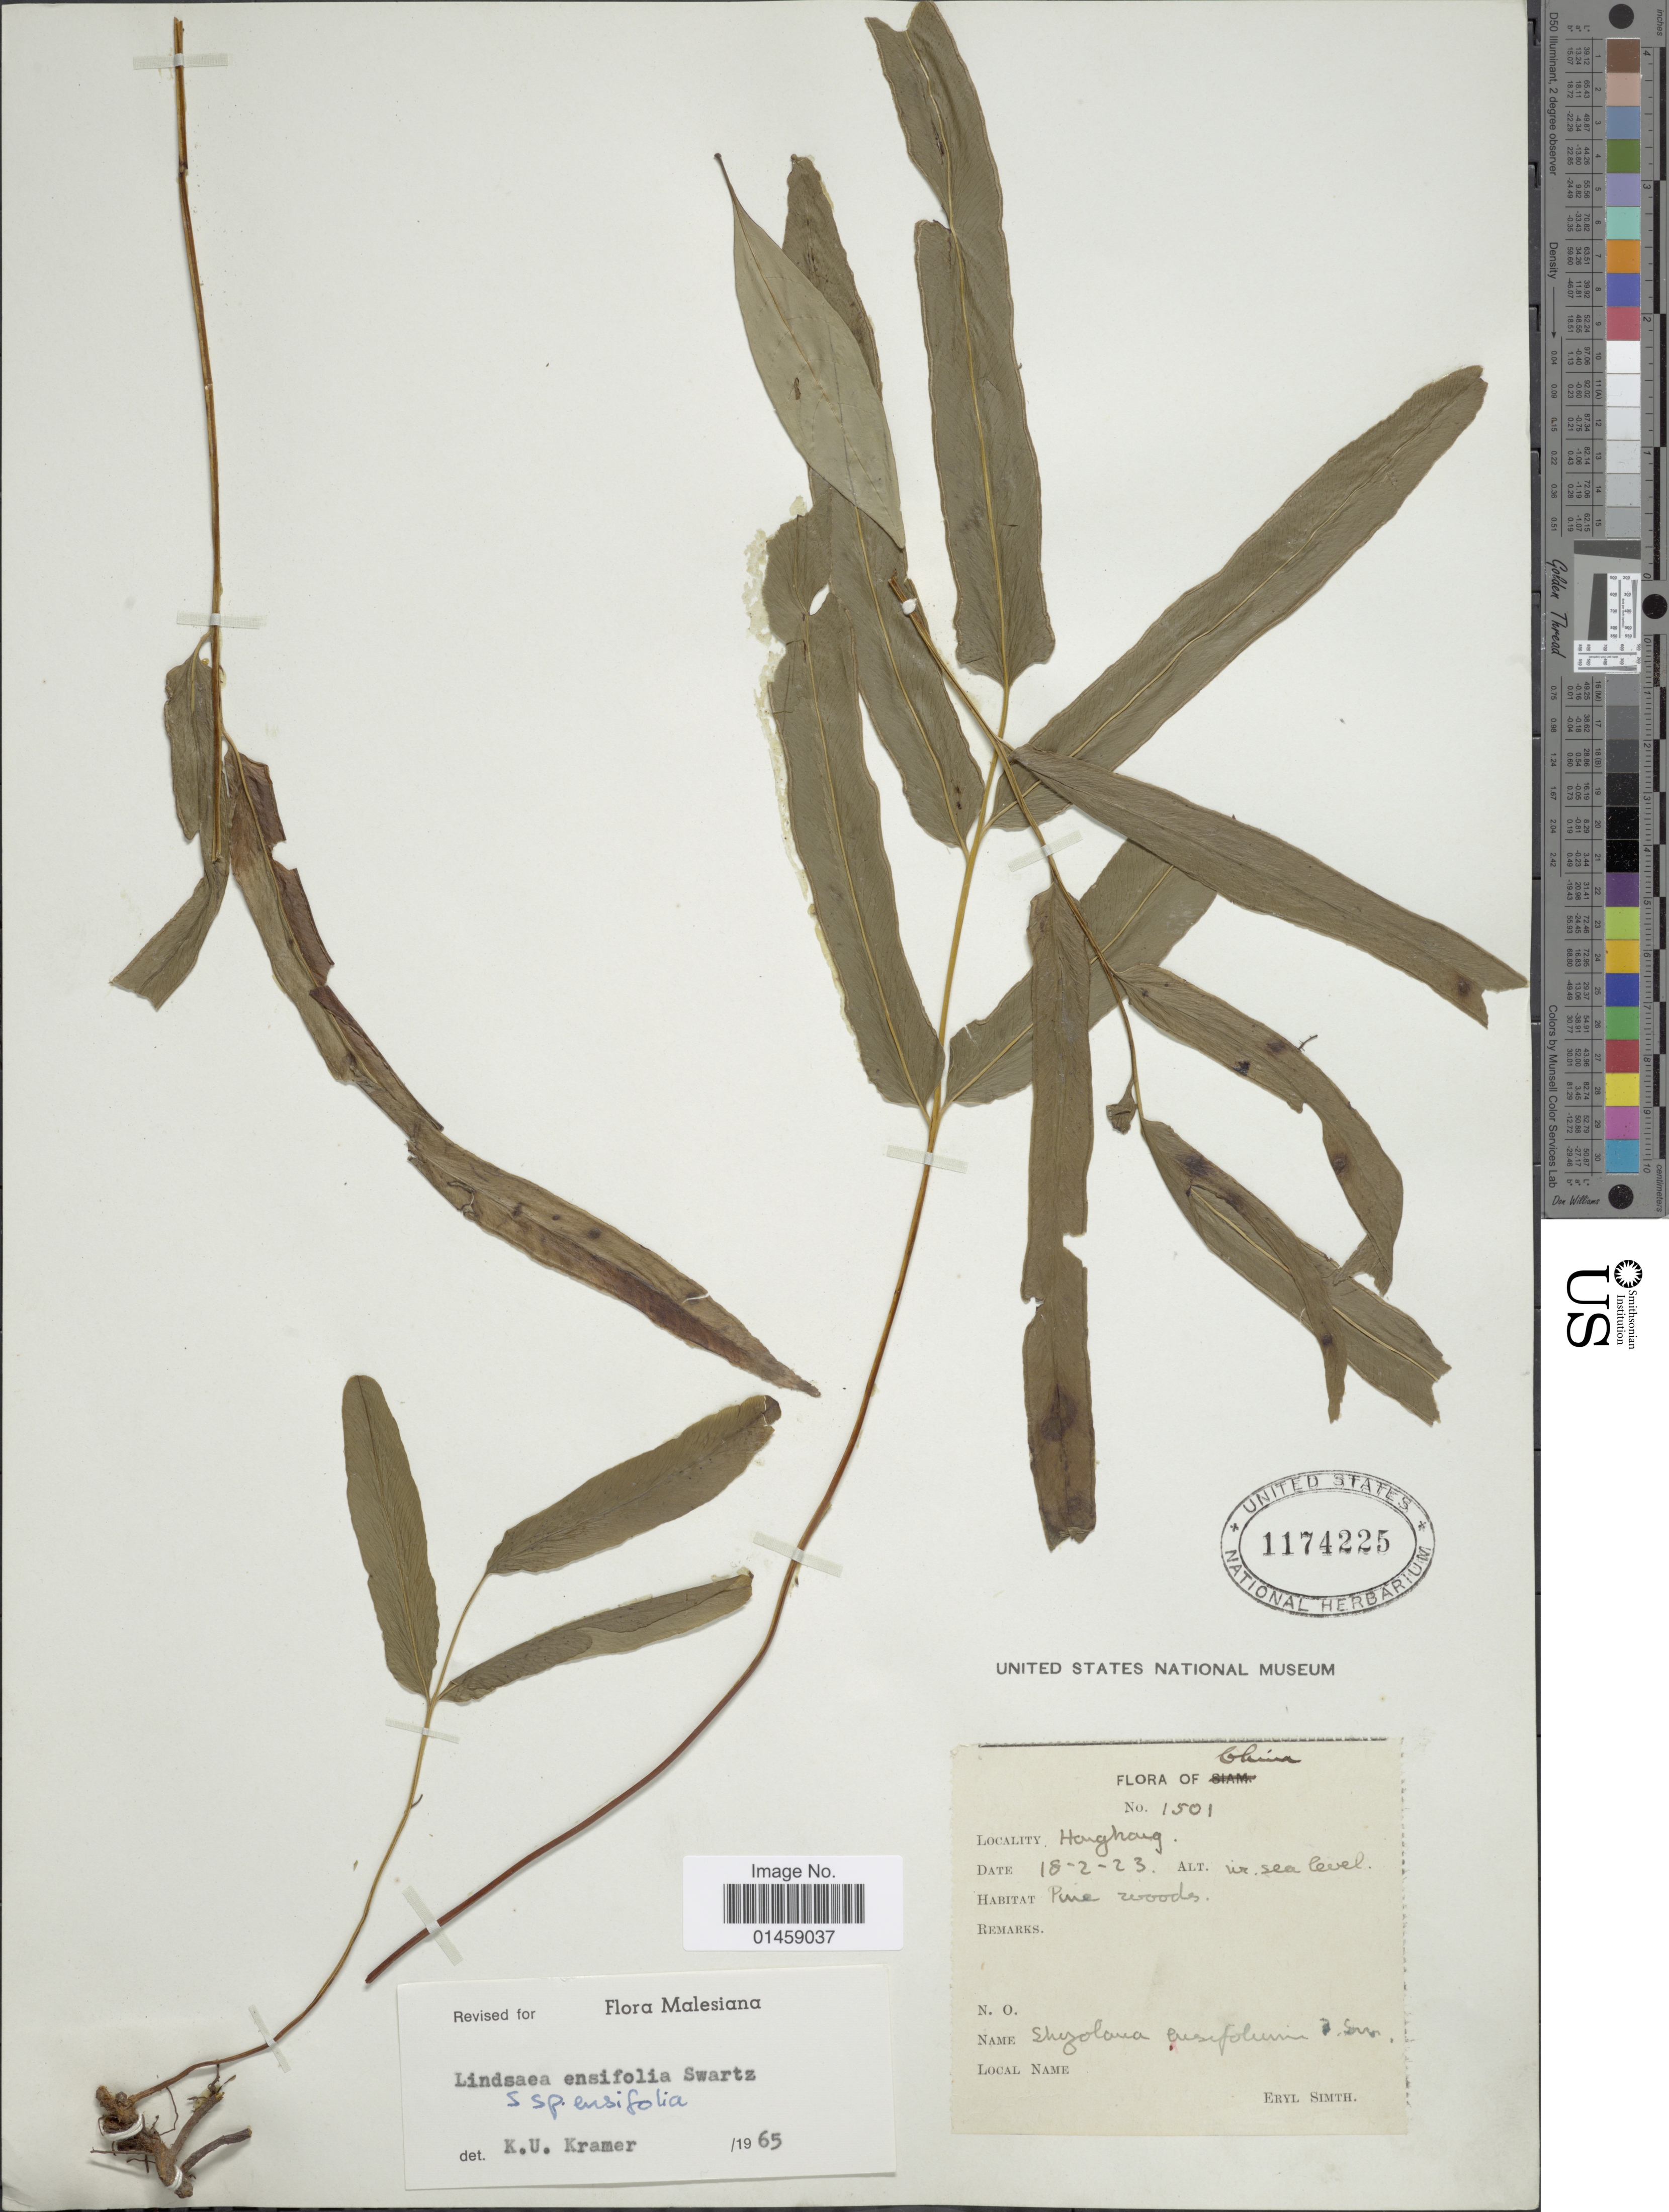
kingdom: Plantae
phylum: Tracheophyta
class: Polypodiopsida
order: Polypodiales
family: Lindsaeaceae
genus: Lindsaea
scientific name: Lindsaea ensifolia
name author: Sw.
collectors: C. E. Smith Jr.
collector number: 1501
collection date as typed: Transcribed d/m/y: 18/2/23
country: China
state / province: Hong Kong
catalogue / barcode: US 1174225